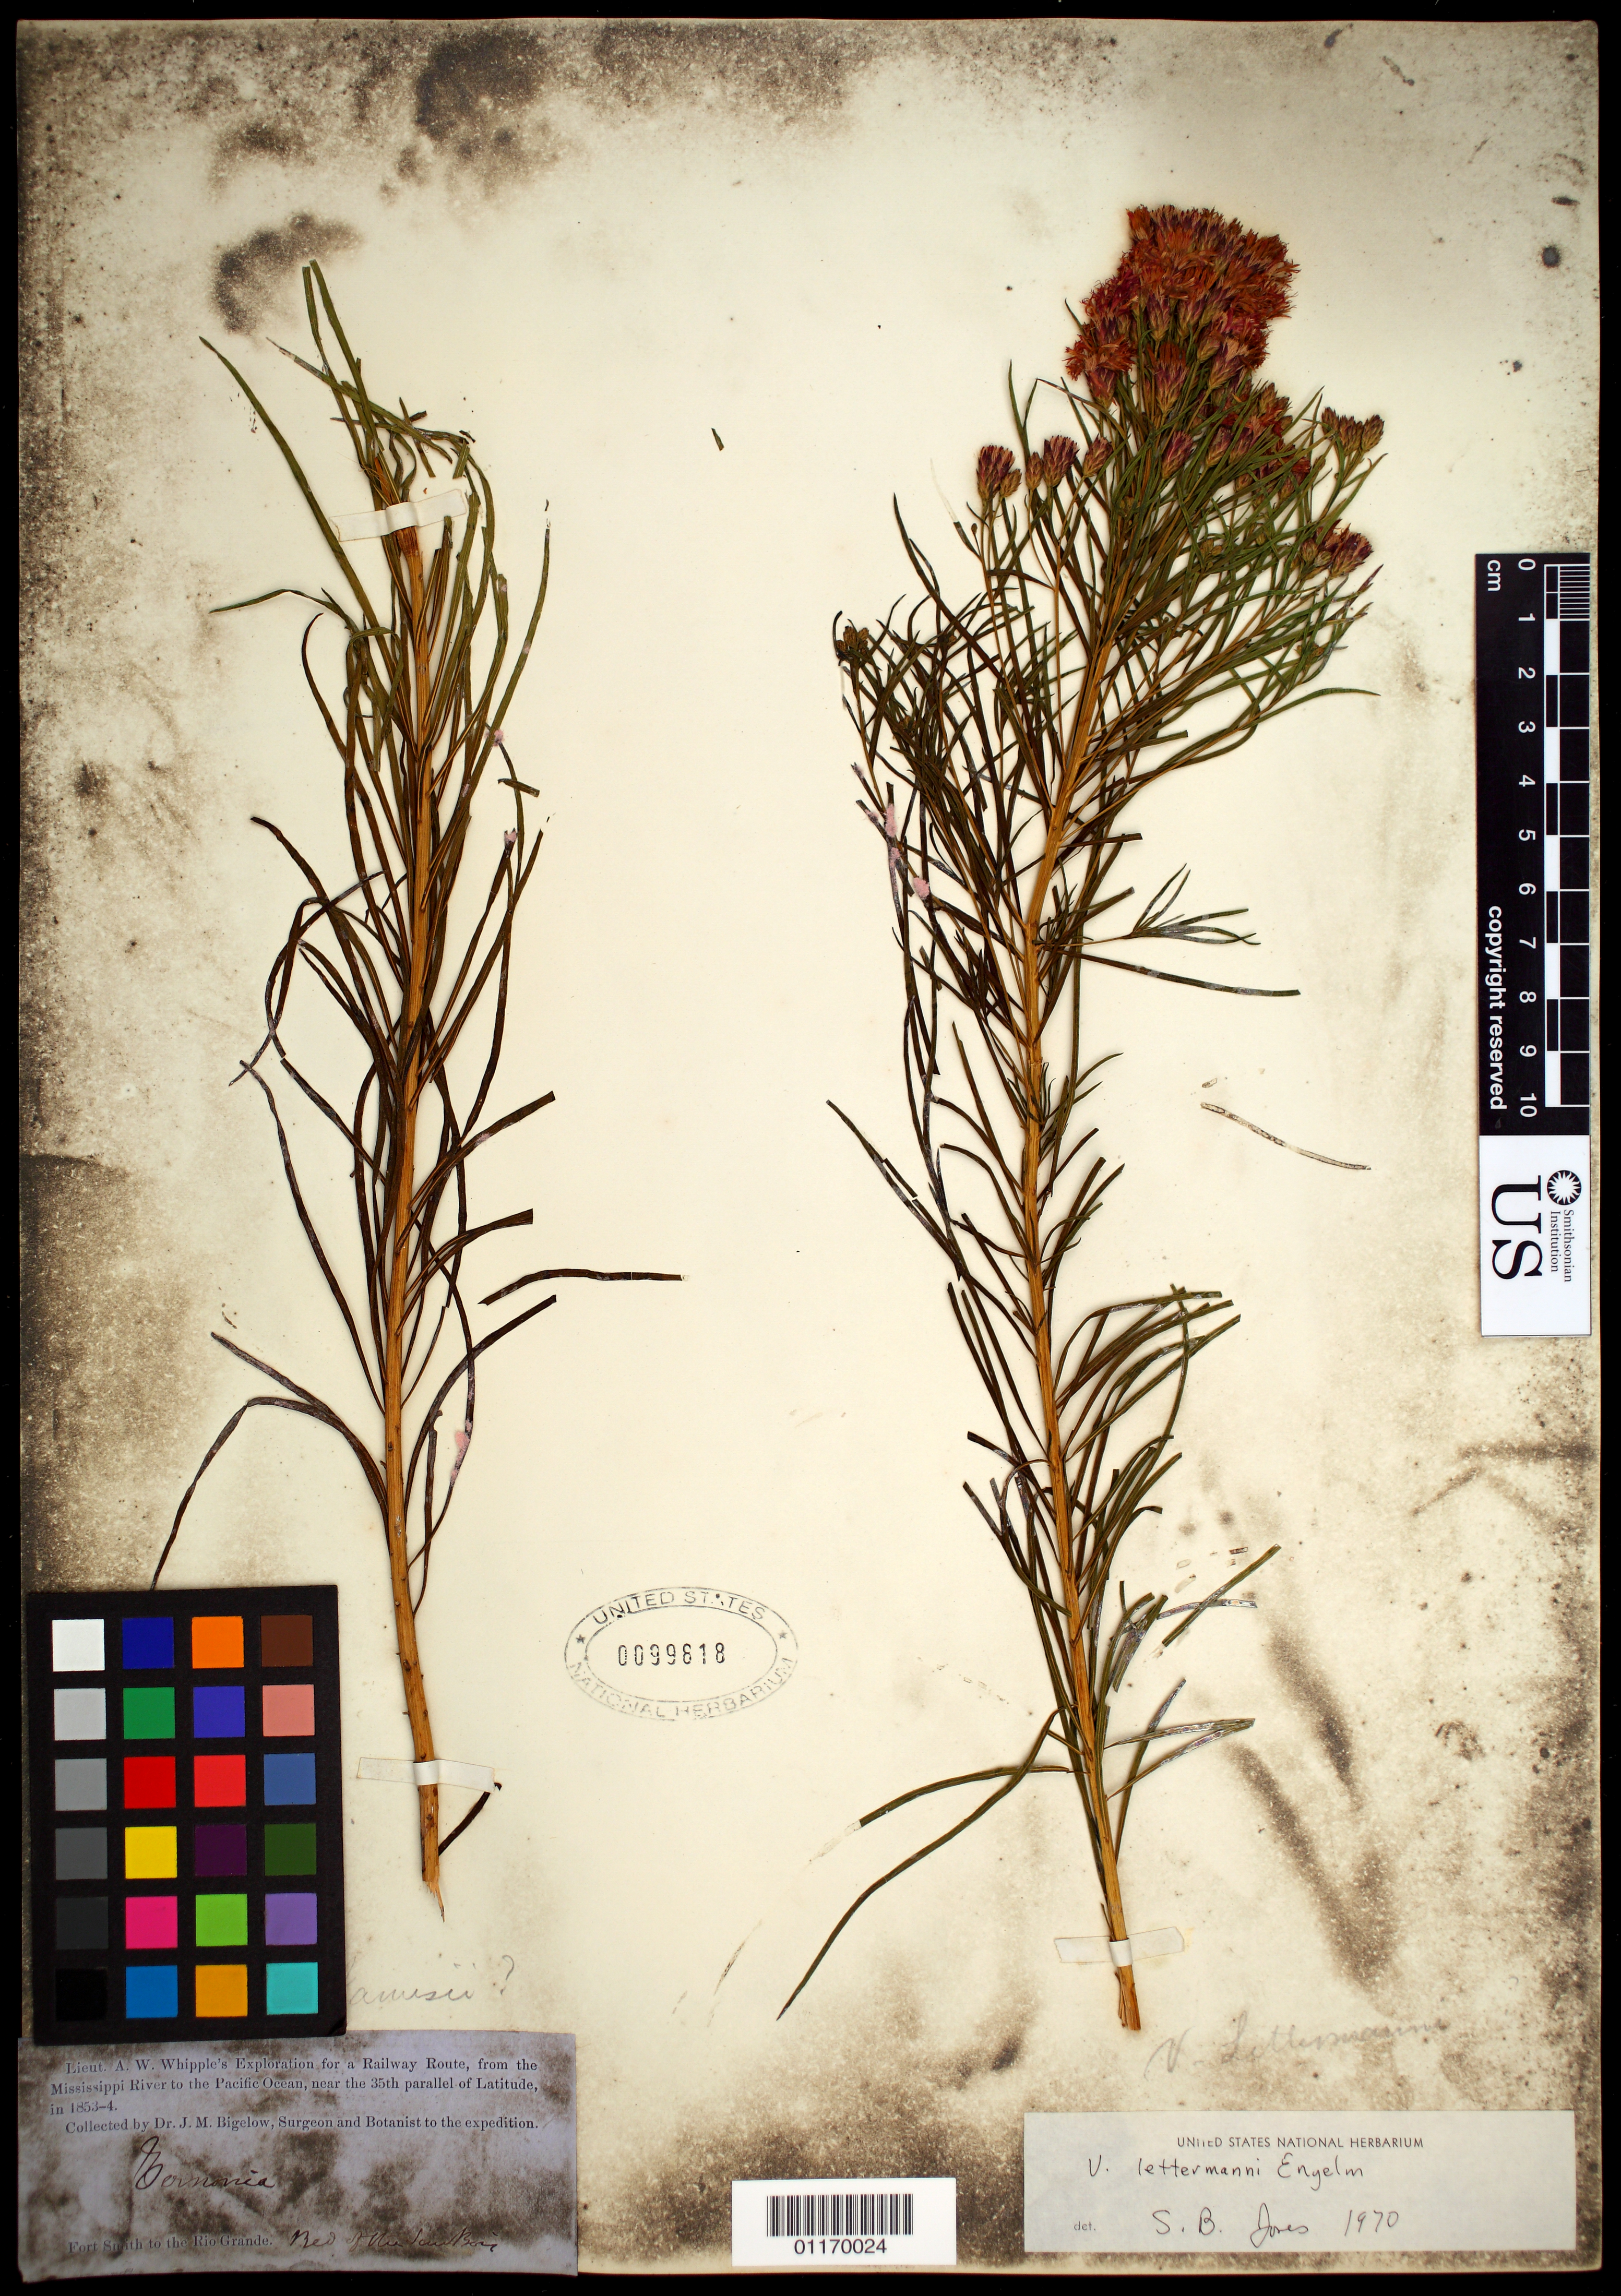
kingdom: Plantae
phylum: Tracheophyta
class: Magnoliopsida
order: Asterales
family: Asteraceae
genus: Vernonia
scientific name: Vernonia lettermannii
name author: Engelm. ex A. Gray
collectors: J. M. Bigelow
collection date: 1853/1854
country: United States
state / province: Oklahoma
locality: Bed of San Bois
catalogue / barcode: US 99618